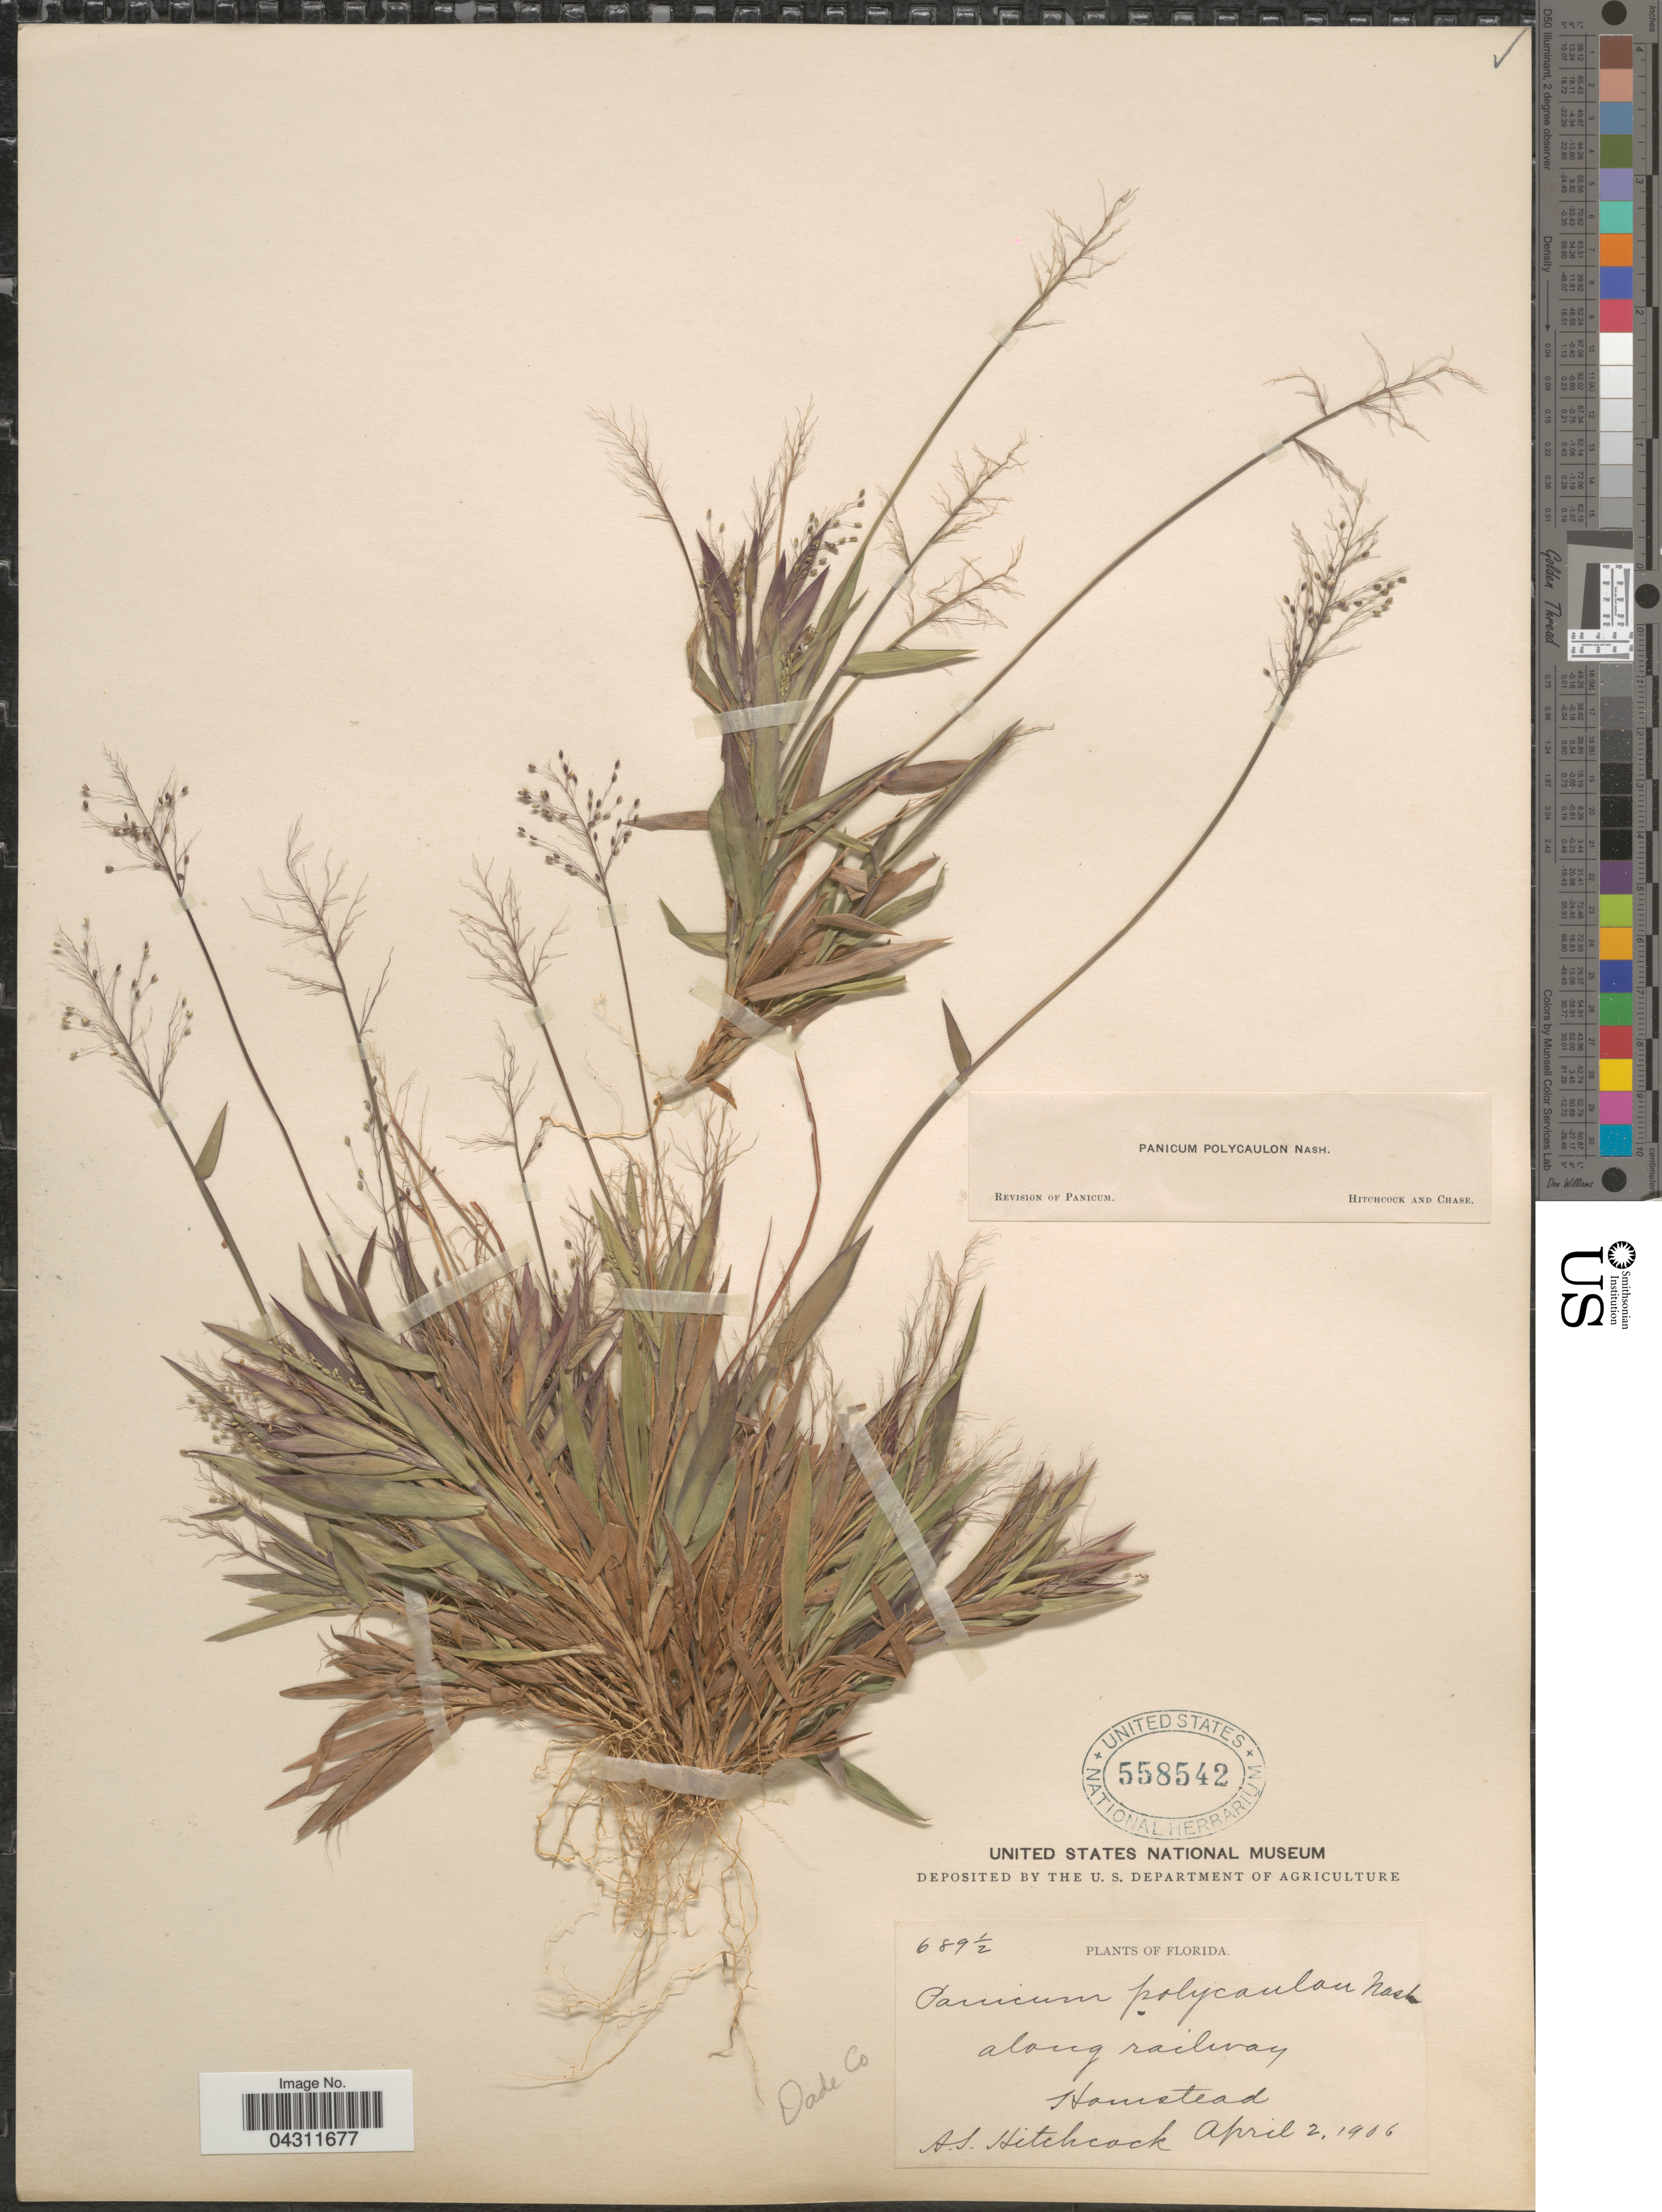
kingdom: Plantae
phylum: Tracheophyta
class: Liliopsida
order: Poales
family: Poaceae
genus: Dichanthelium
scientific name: Dichanthelium strigosum var. glabrescens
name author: (Griseb.) Freckmann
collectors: A. S. Hitchcock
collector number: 689½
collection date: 1906-04-02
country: United States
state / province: Florida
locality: Dade Co. Along railway. Homestead.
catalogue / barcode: US 558542